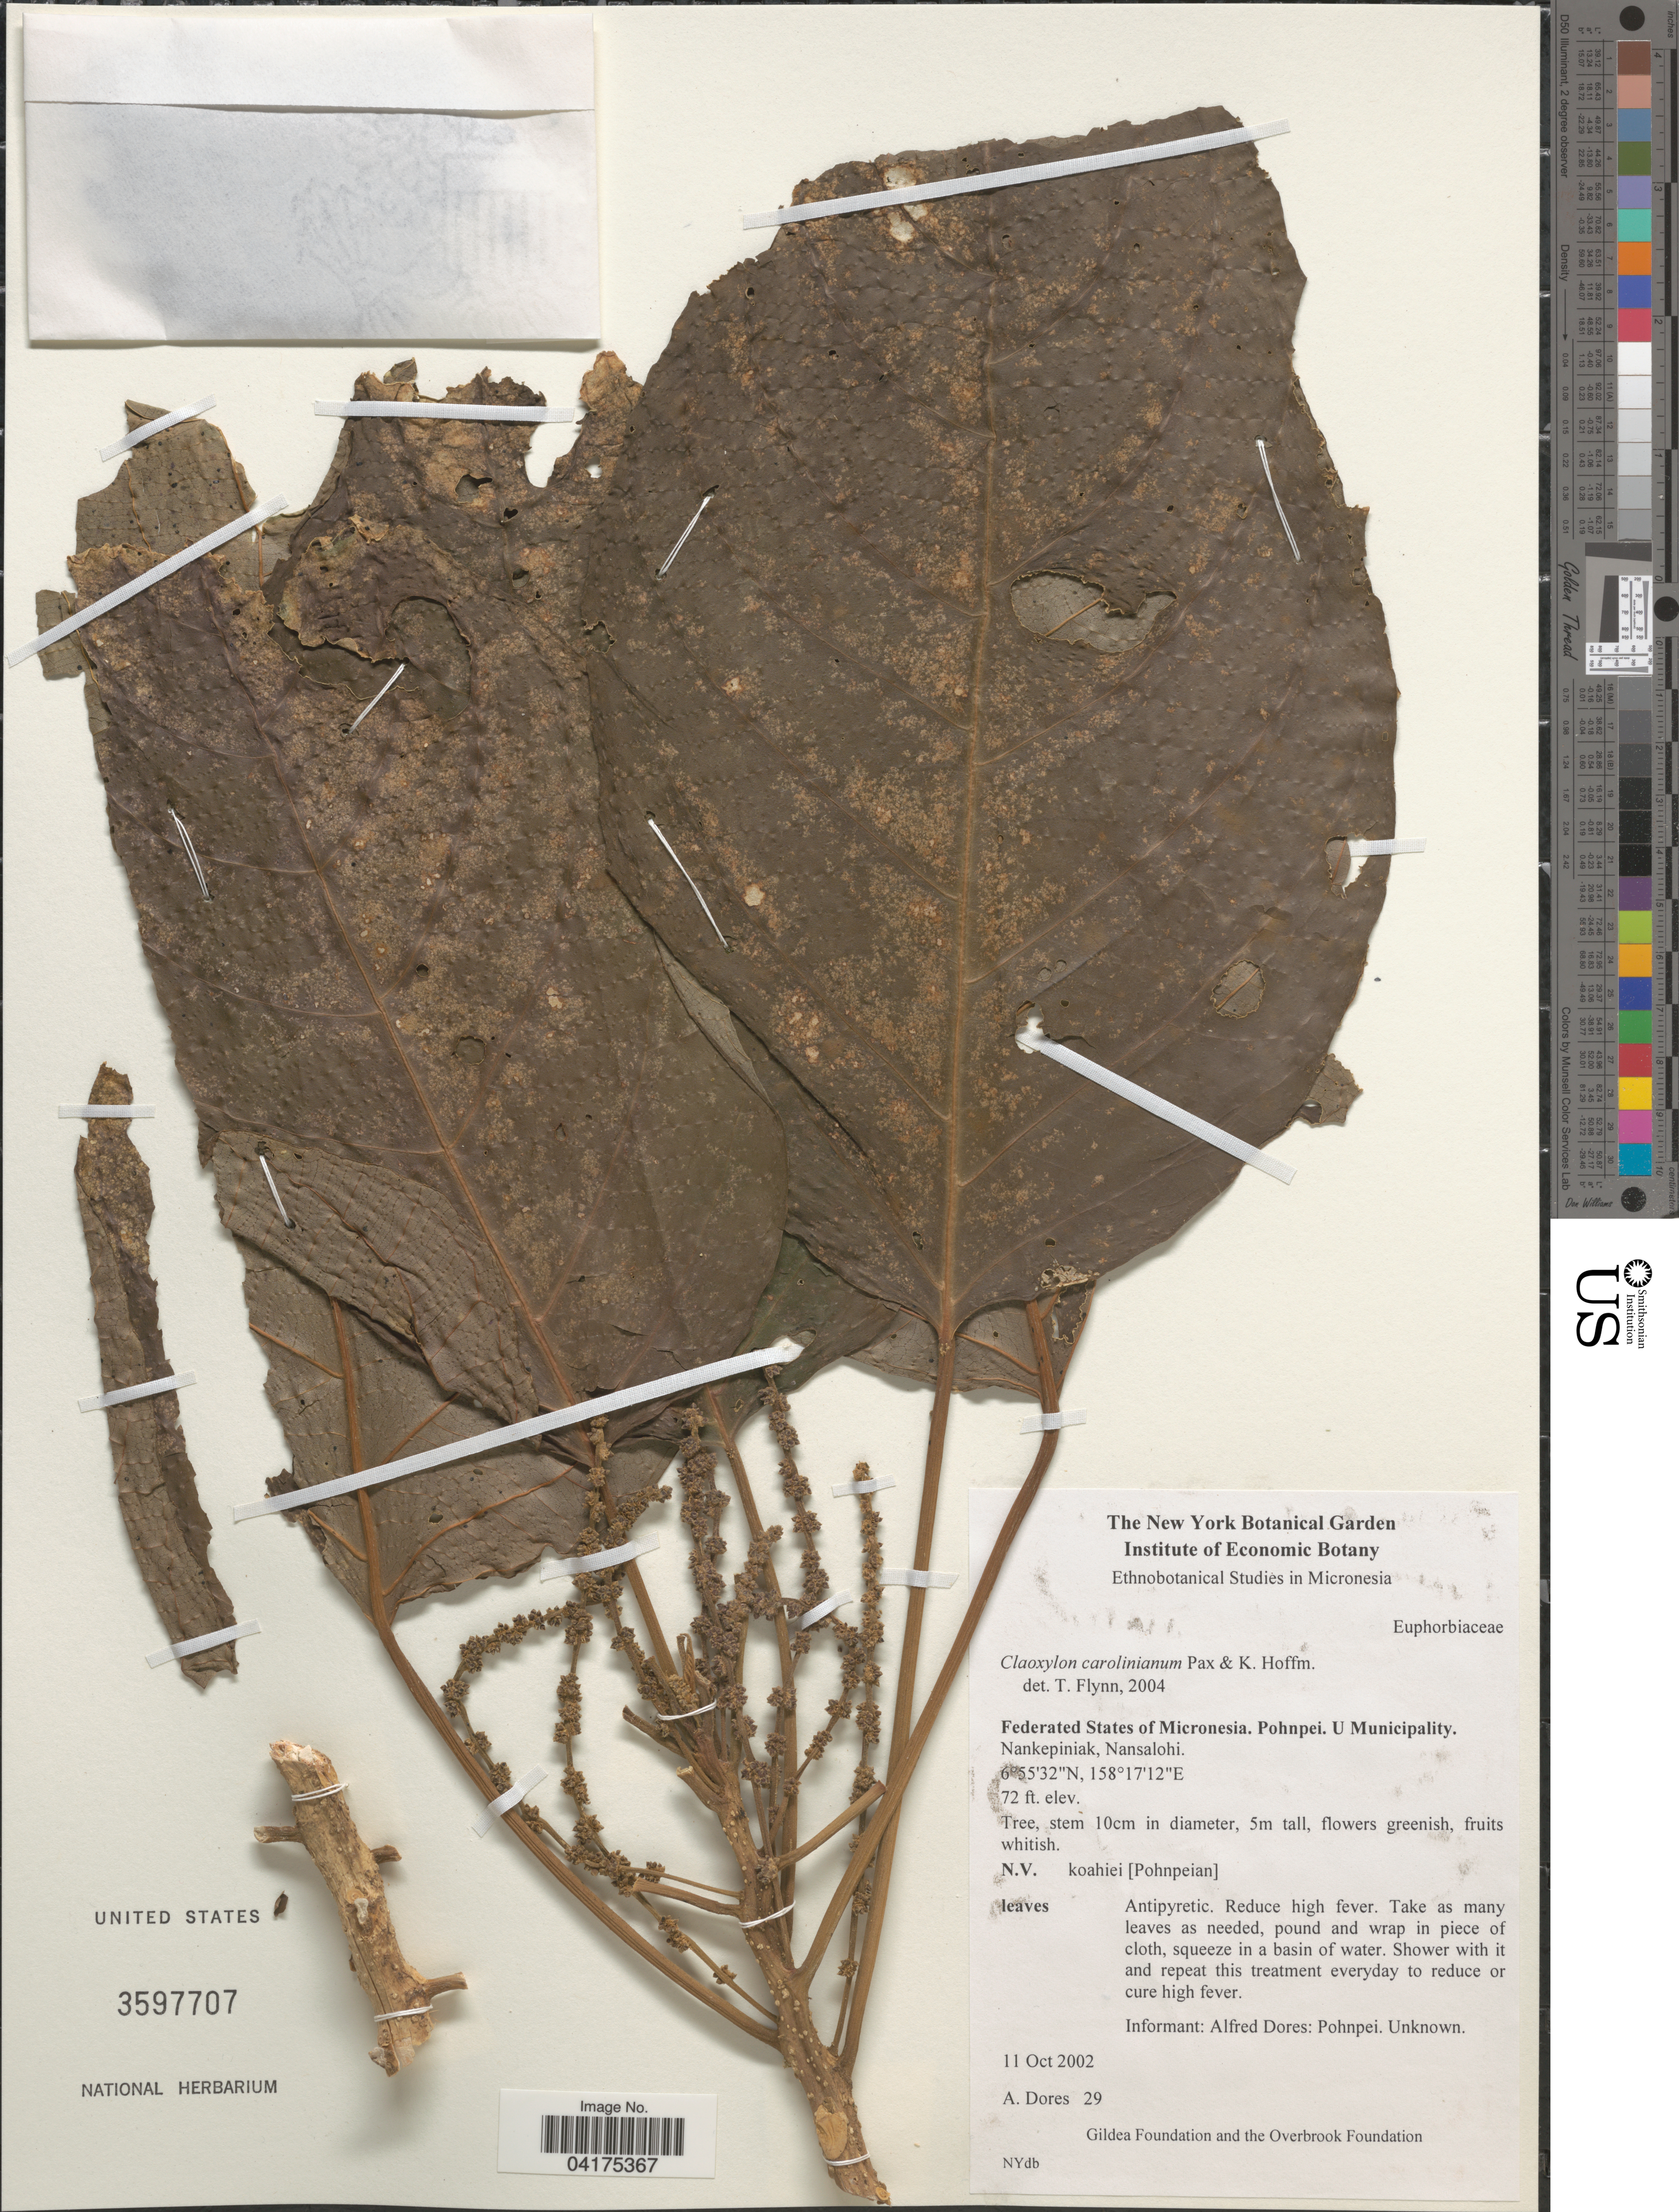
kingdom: Plantae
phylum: Tracheophyta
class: Magnoliopsida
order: Malpighiales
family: Euphorbiaceae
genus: Claoxylon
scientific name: Claoxylon carolinianum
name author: Pax & K. Hoffm.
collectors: A. Dores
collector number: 29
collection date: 2002-10-11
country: Micronesia, Federated States of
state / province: Pohnpei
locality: U Municipality. Nankepiniak, Nansalohi.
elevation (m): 22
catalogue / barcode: US 3597707